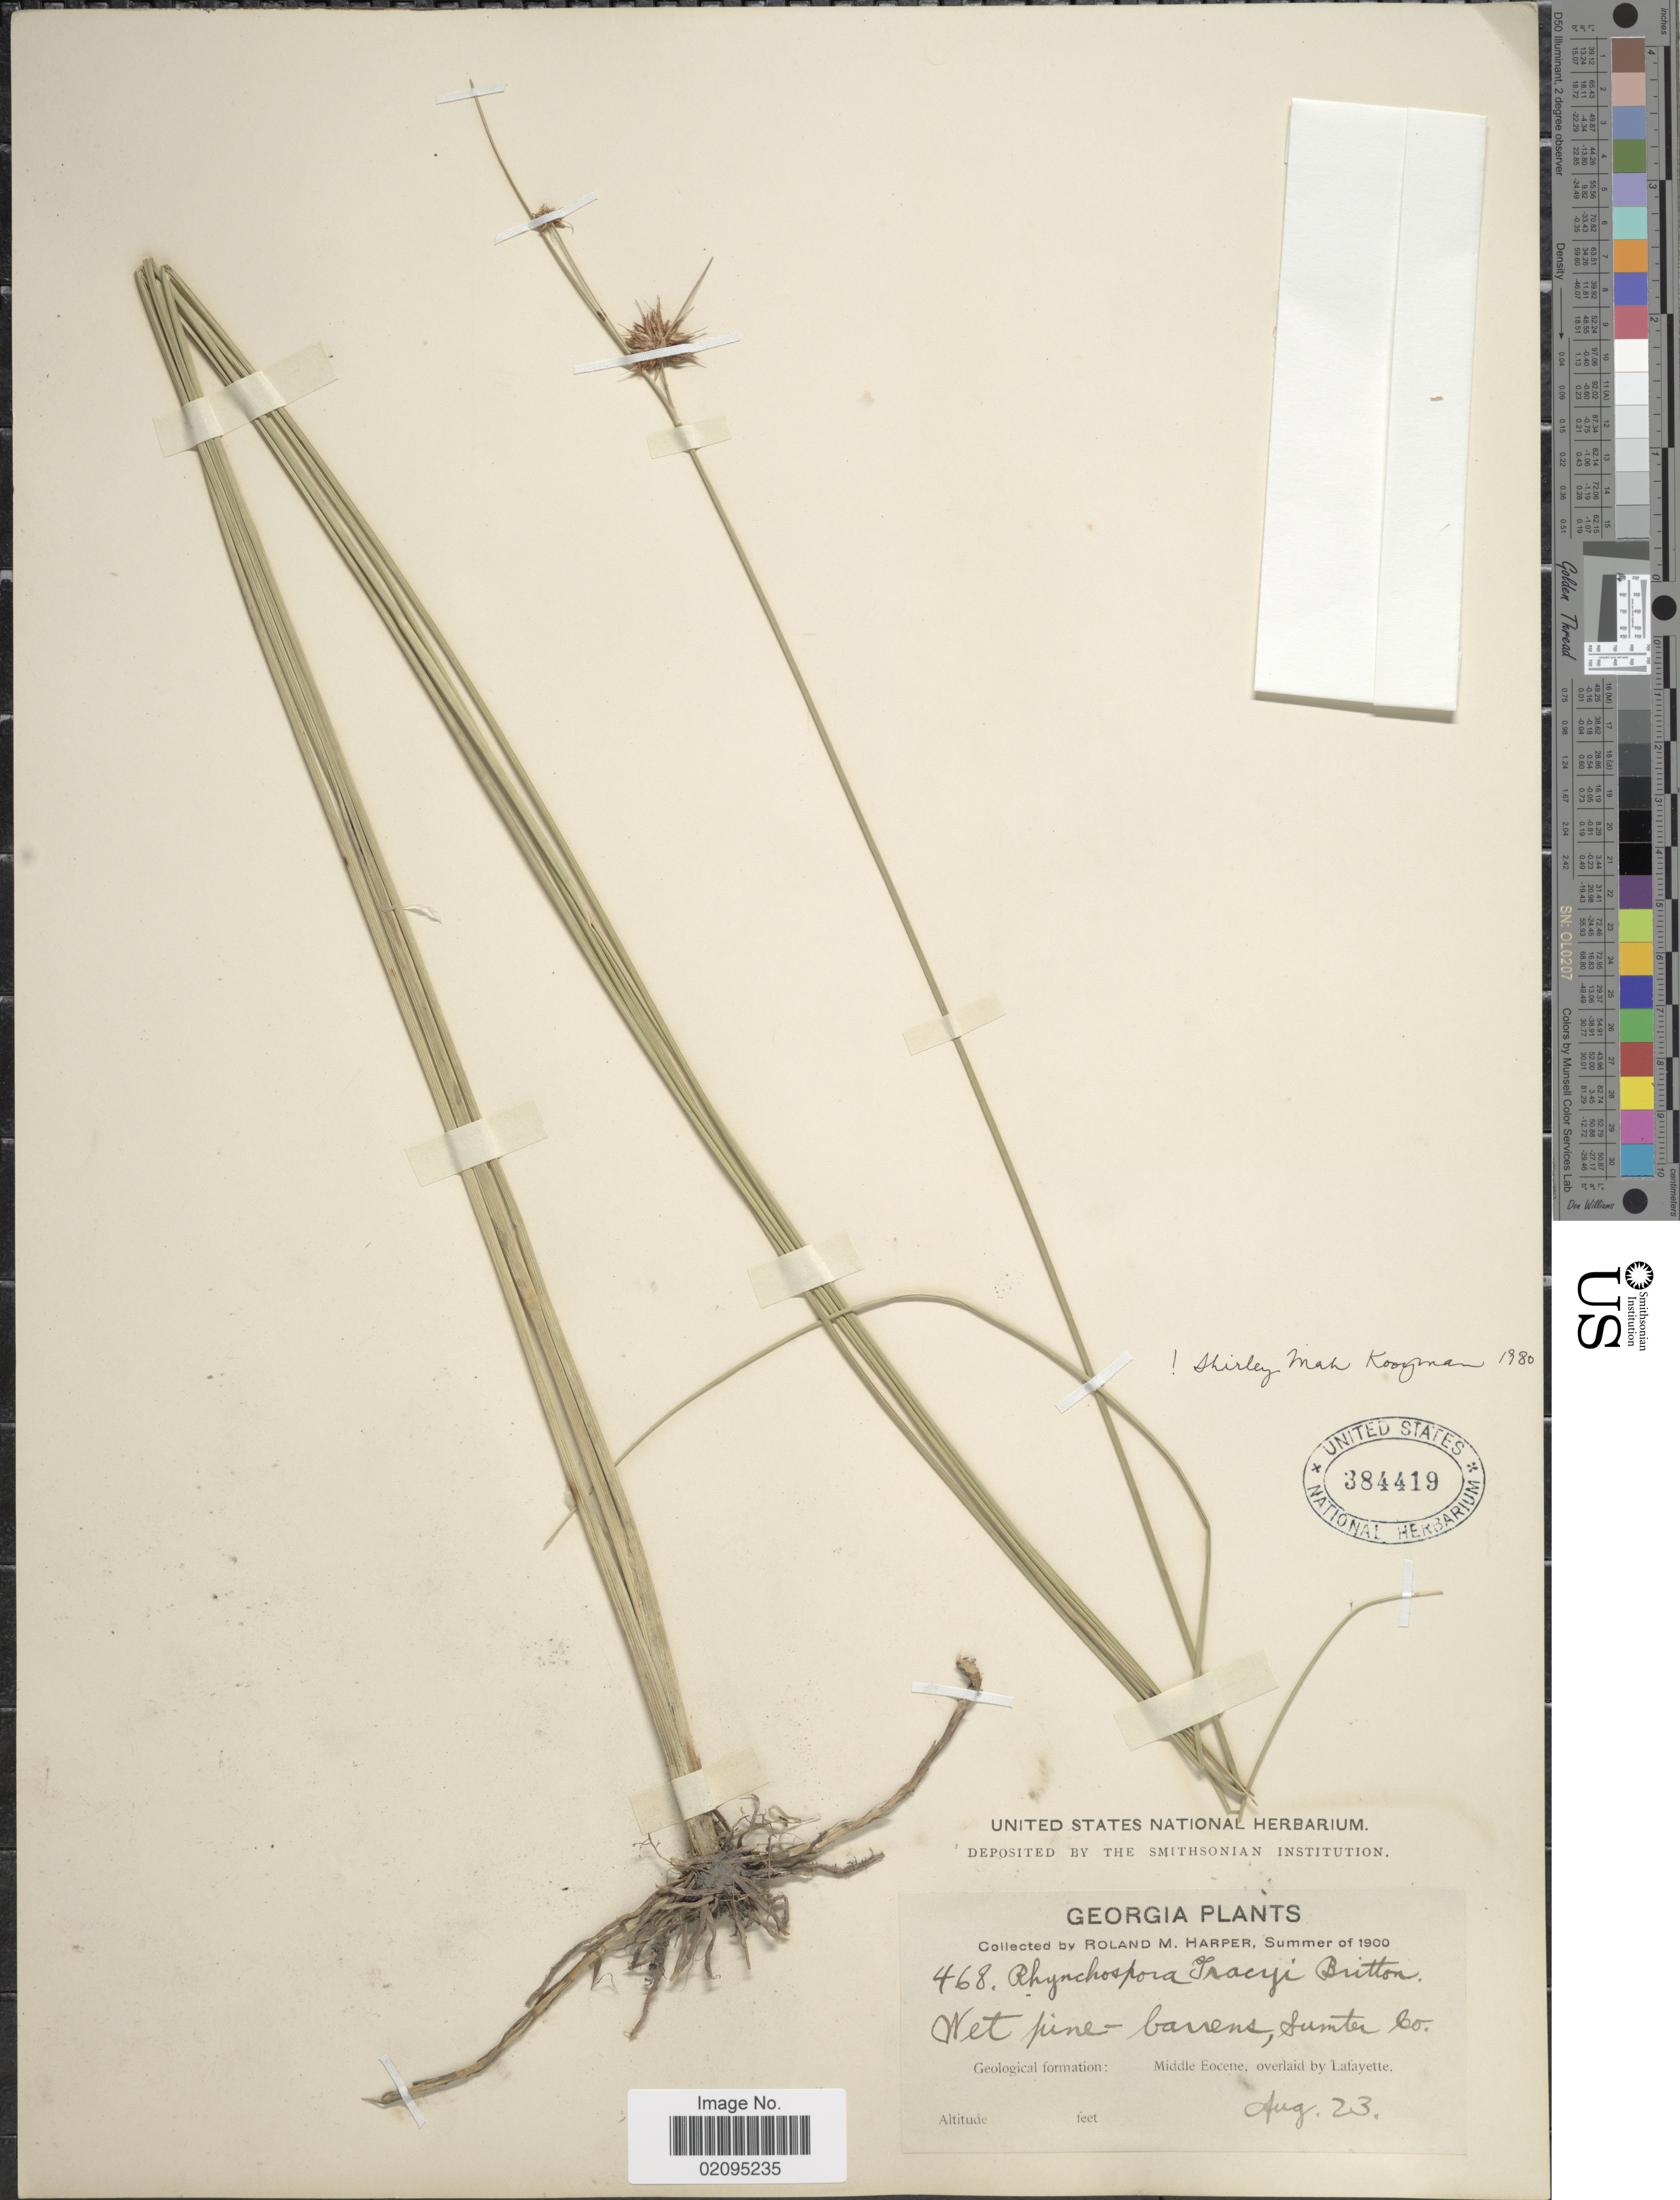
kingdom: Plantae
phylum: Tracheophyta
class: Liliopsida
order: Poales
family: Cyperaceae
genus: Rhynchospora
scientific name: Rhynchospora tracyi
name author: Britton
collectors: R. M. Harper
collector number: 468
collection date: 1900-08-23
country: United States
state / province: Georgia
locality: Wet pine-barrens, Sumter Co.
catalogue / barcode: US 384419